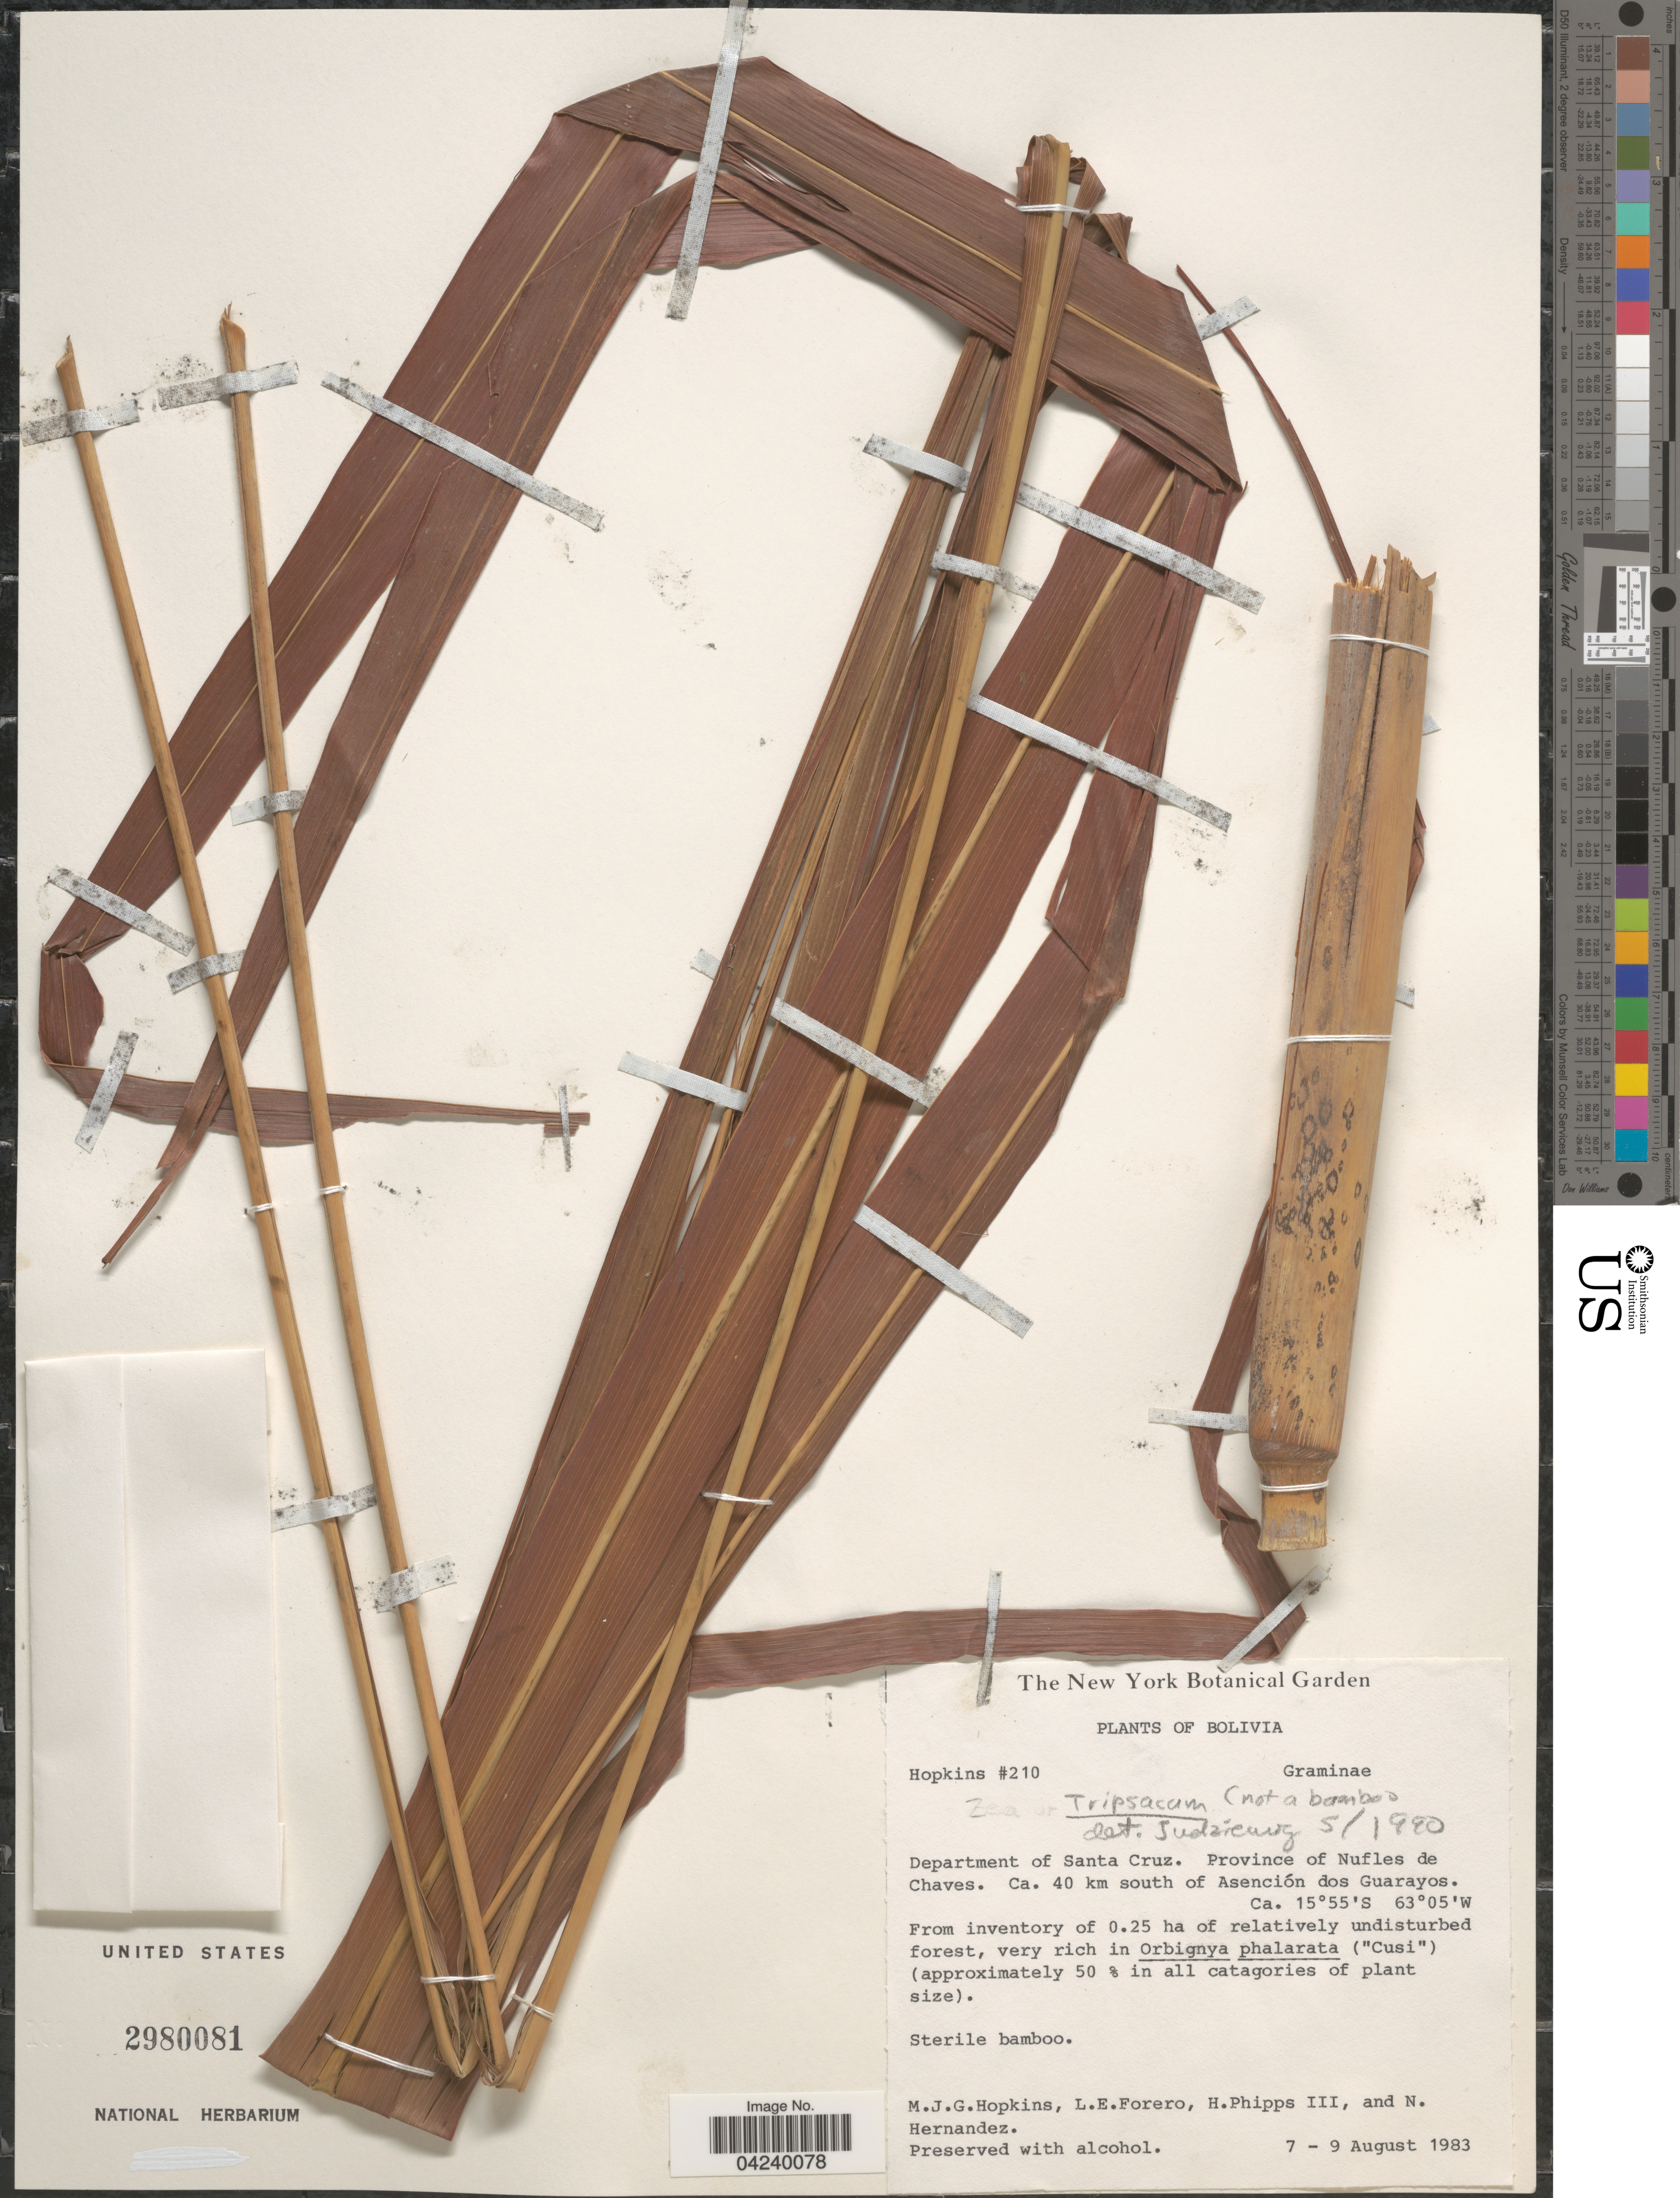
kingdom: Plantae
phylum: Tracheophyta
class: Liliopsida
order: Poales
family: Poaceae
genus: Tripsacum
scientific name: Tripsacum sp.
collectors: M. J. G. Hopkins, L. Forero, H. Phipps & N. Hernandez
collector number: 210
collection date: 1983-08-07/1983-08-09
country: Bolivia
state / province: Santa Cruz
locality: Department of Santa Cruz. Province of Nufles de Chaves. Ca. 40 km south of Asención dos Guarayos.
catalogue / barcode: US 2980081